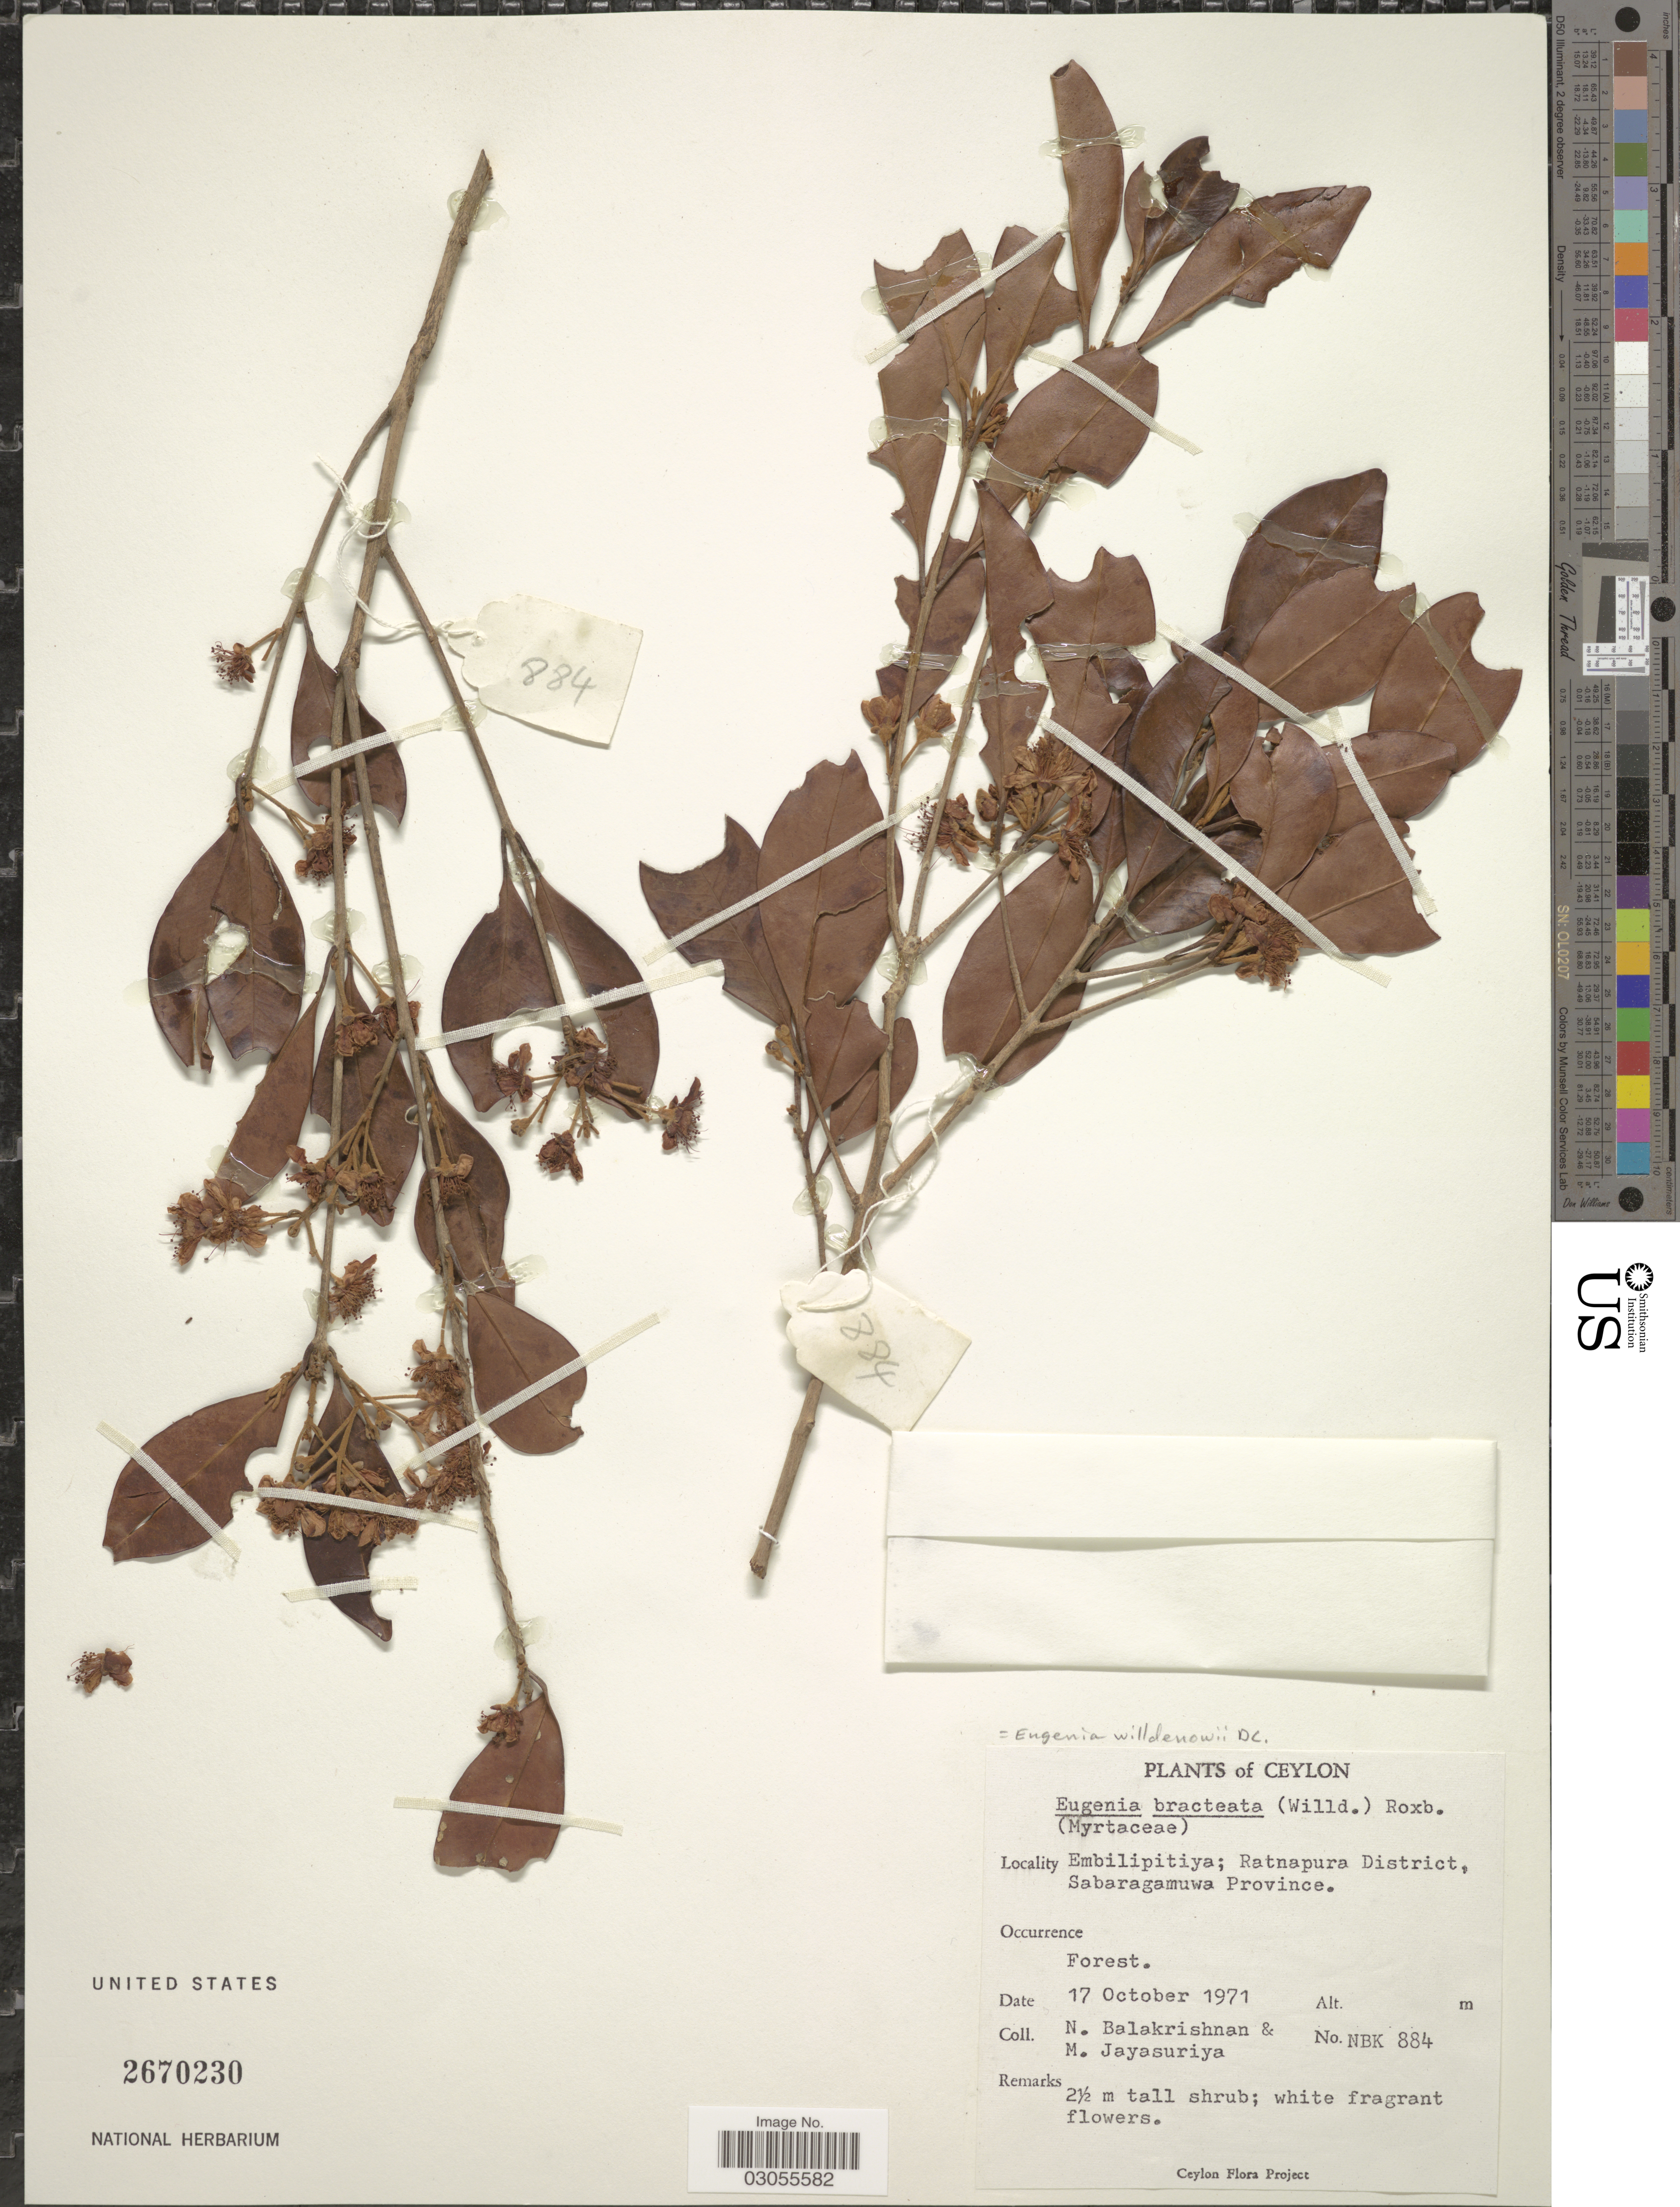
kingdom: Plantae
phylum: Tracheophyta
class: Magnoliopsida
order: Myrtales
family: Myrtaceae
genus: Eugenia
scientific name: Eugenia willdenowii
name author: Nied.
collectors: N. Balakrishnan & M. Jayasuriya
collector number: NBK 884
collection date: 1971-10-17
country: Sri Lanka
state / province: Sabaragamuwa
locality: Ceylon. Embilipitiya; Ratnapura District.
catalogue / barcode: US 2670230